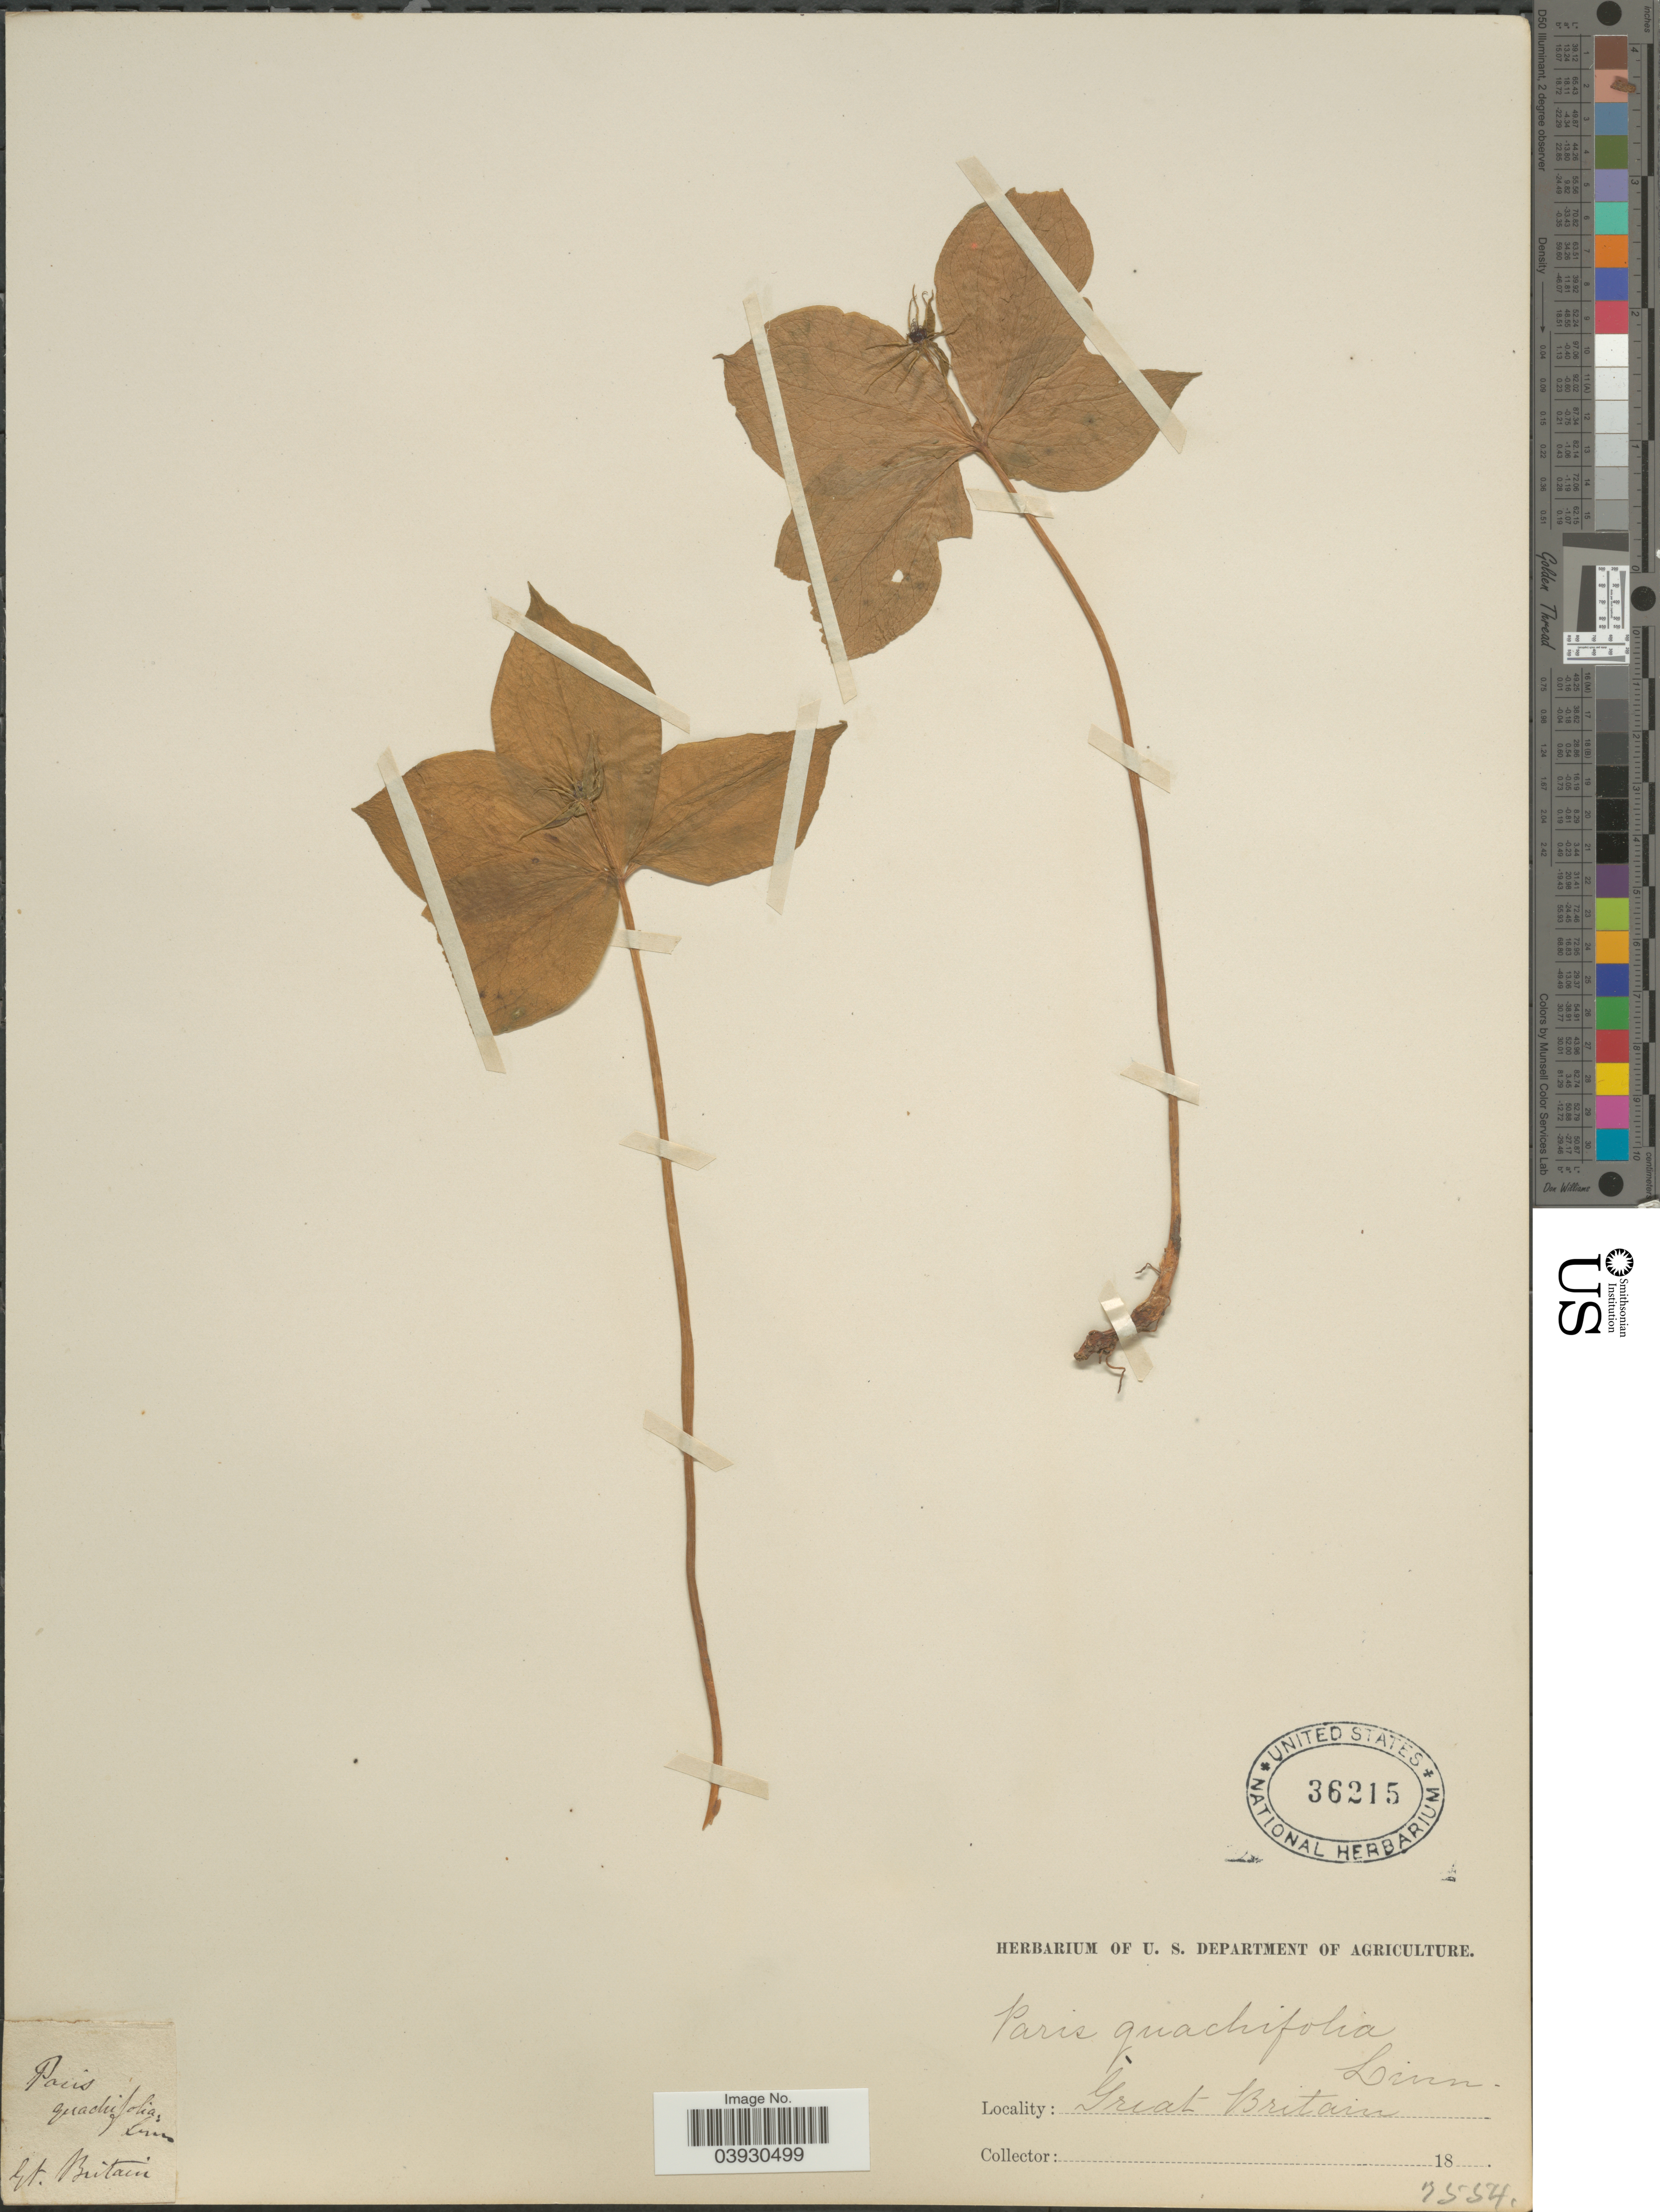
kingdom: Plantae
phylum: Tracheophyta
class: Liliopsida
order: Liliales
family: Melanthiaceae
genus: Paris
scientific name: Paris quadrifolia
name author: L.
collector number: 7554*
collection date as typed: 18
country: United Kingdom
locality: Great Britain.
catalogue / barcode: US 36215